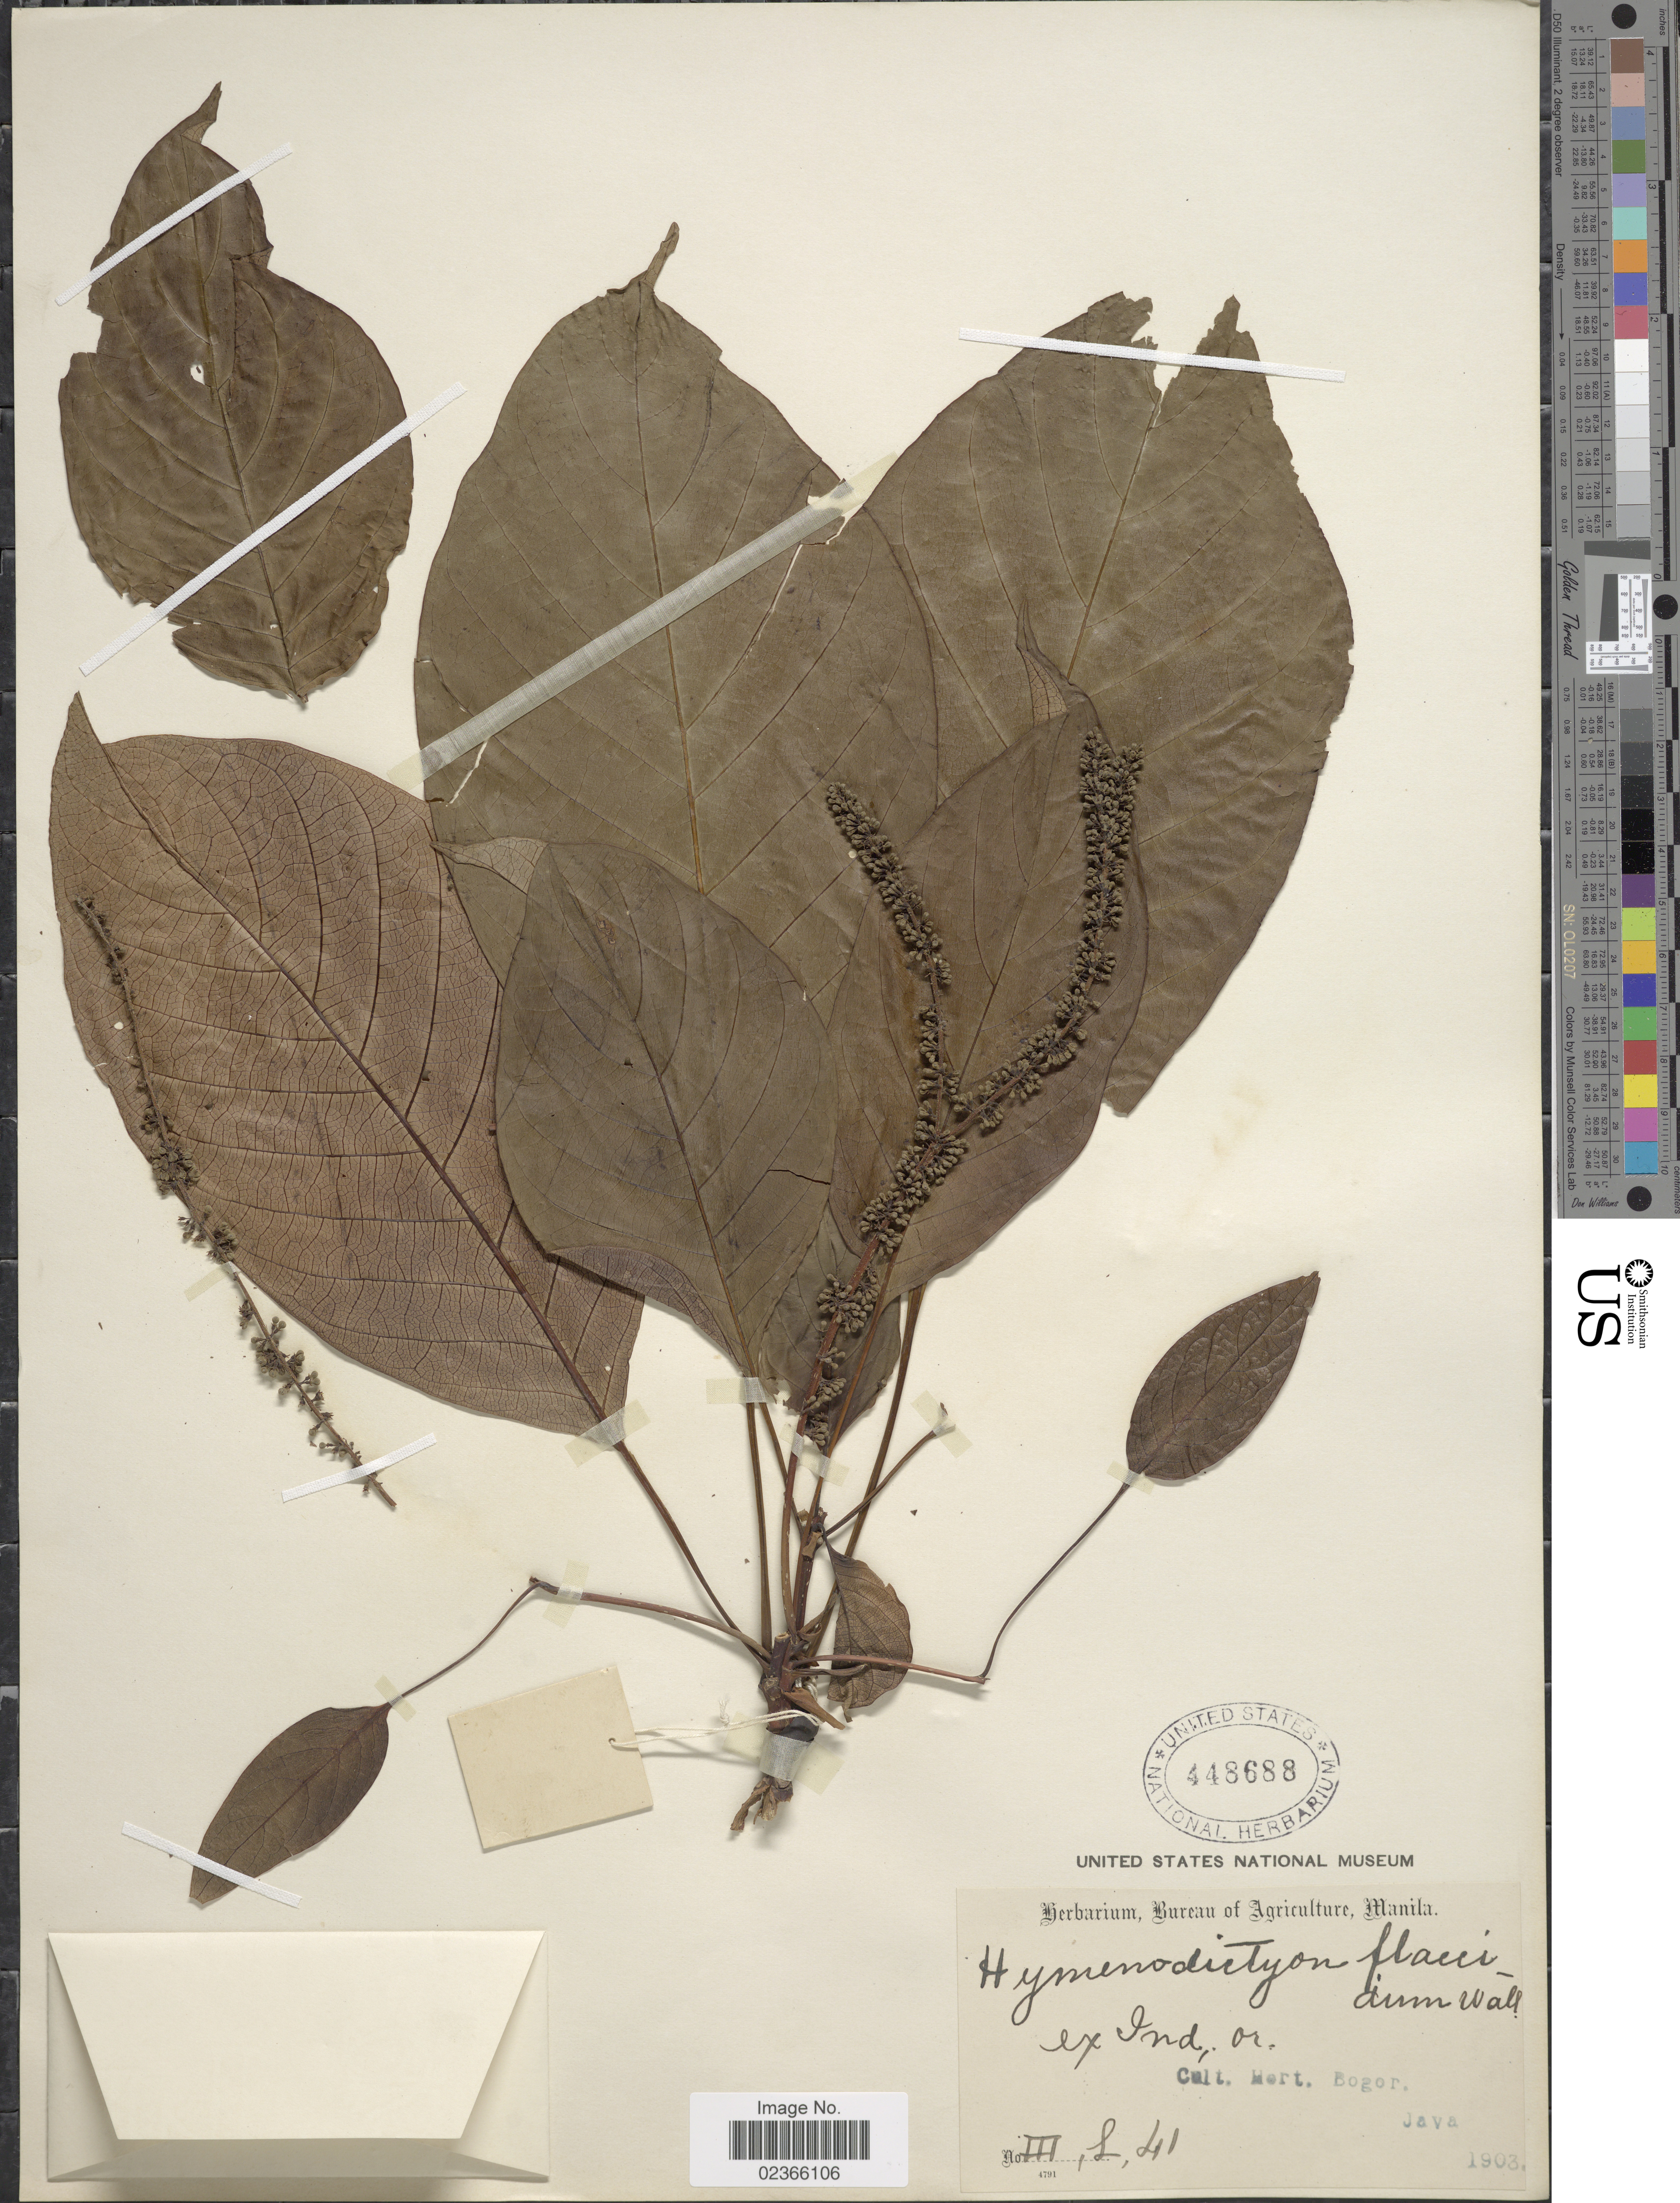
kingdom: Plantae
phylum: Tracheophyta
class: Magnoliopsida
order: Gentianales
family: Rubiaceae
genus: Hymenodictyon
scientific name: Hymenodictyon flaccidum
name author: Wall.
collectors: ex Herb. Bur. Agric. Manila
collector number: III, L. 41?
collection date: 1903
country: Indonesia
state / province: Java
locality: Cult. Hort. Bogor. Java.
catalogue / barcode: US 448688